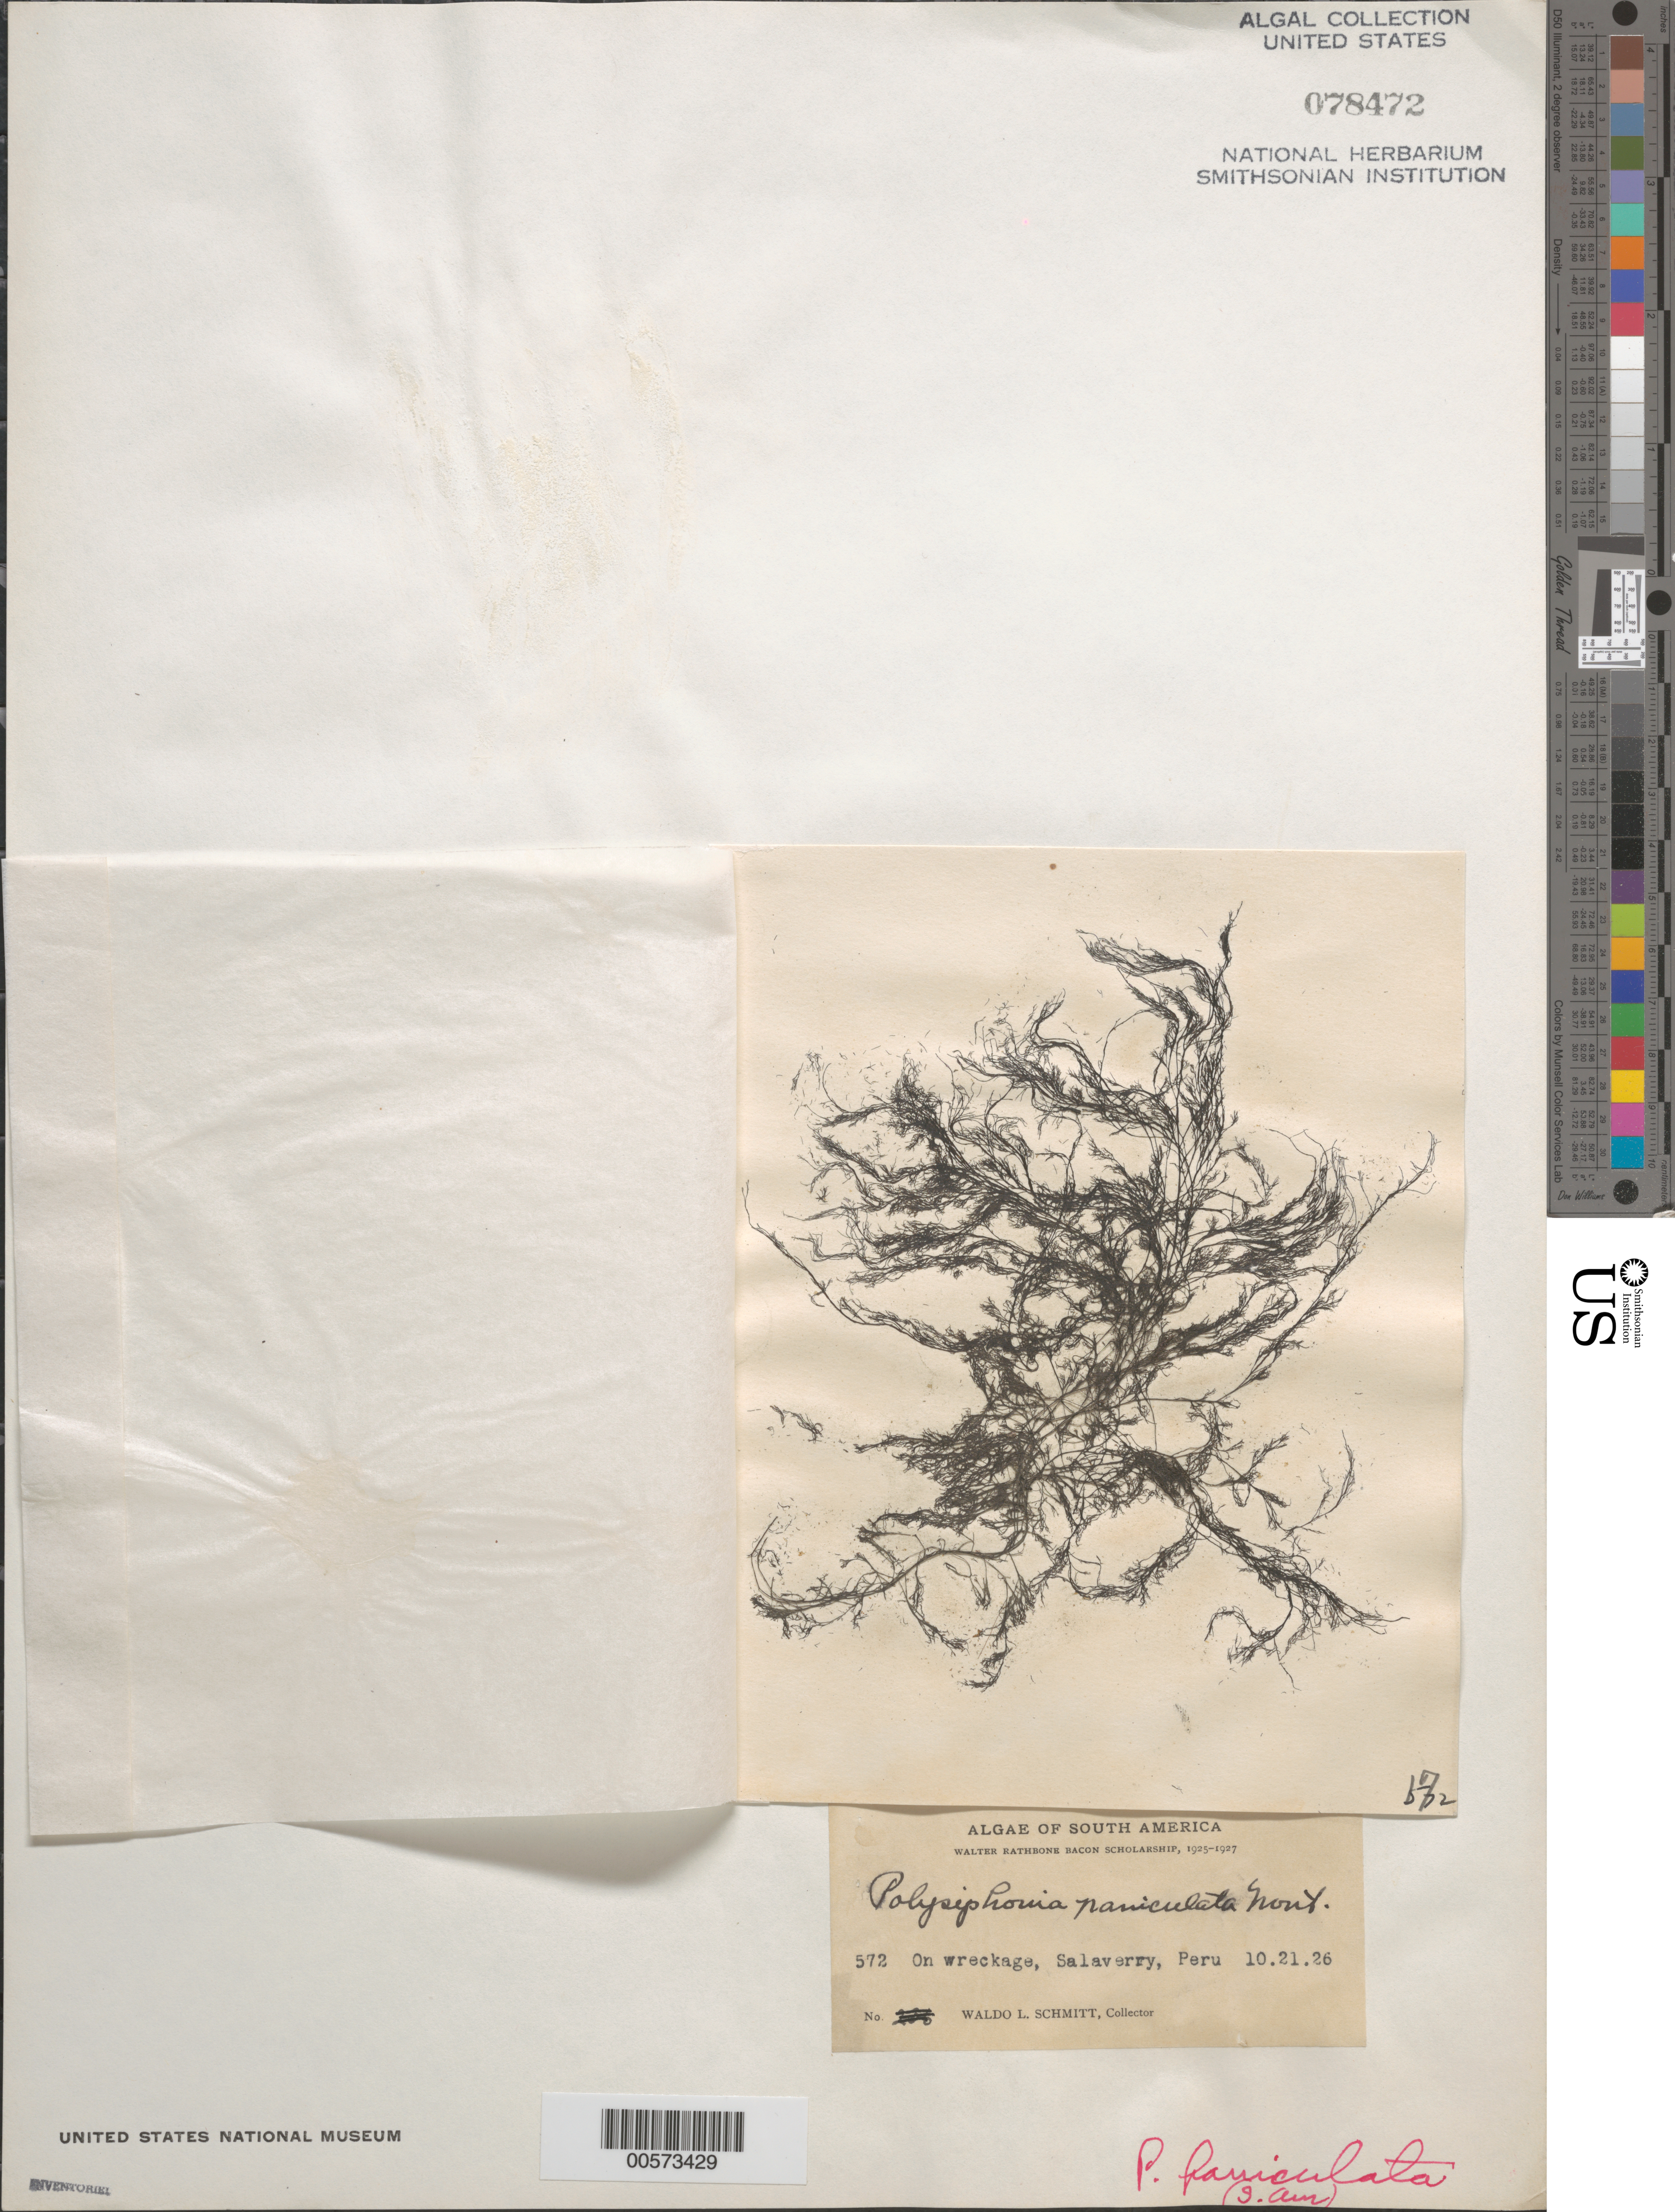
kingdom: Plantae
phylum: Rhodophyta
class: Florideophyceae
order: Ceramiales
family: Rhodomelaceae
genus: Eutrichosiphonia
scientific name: Eutrichosiphonia paniculata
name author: (Mont.) D.E.Bustamante & T.O. Cho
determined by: Algae name updating Project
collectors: W. L. Schmitt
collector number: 572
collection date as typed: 21 Oct 1926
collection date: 1926-10-21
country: Peru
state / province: La Libertad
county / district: Trujillo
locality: Salaverry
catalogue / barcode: US 78472